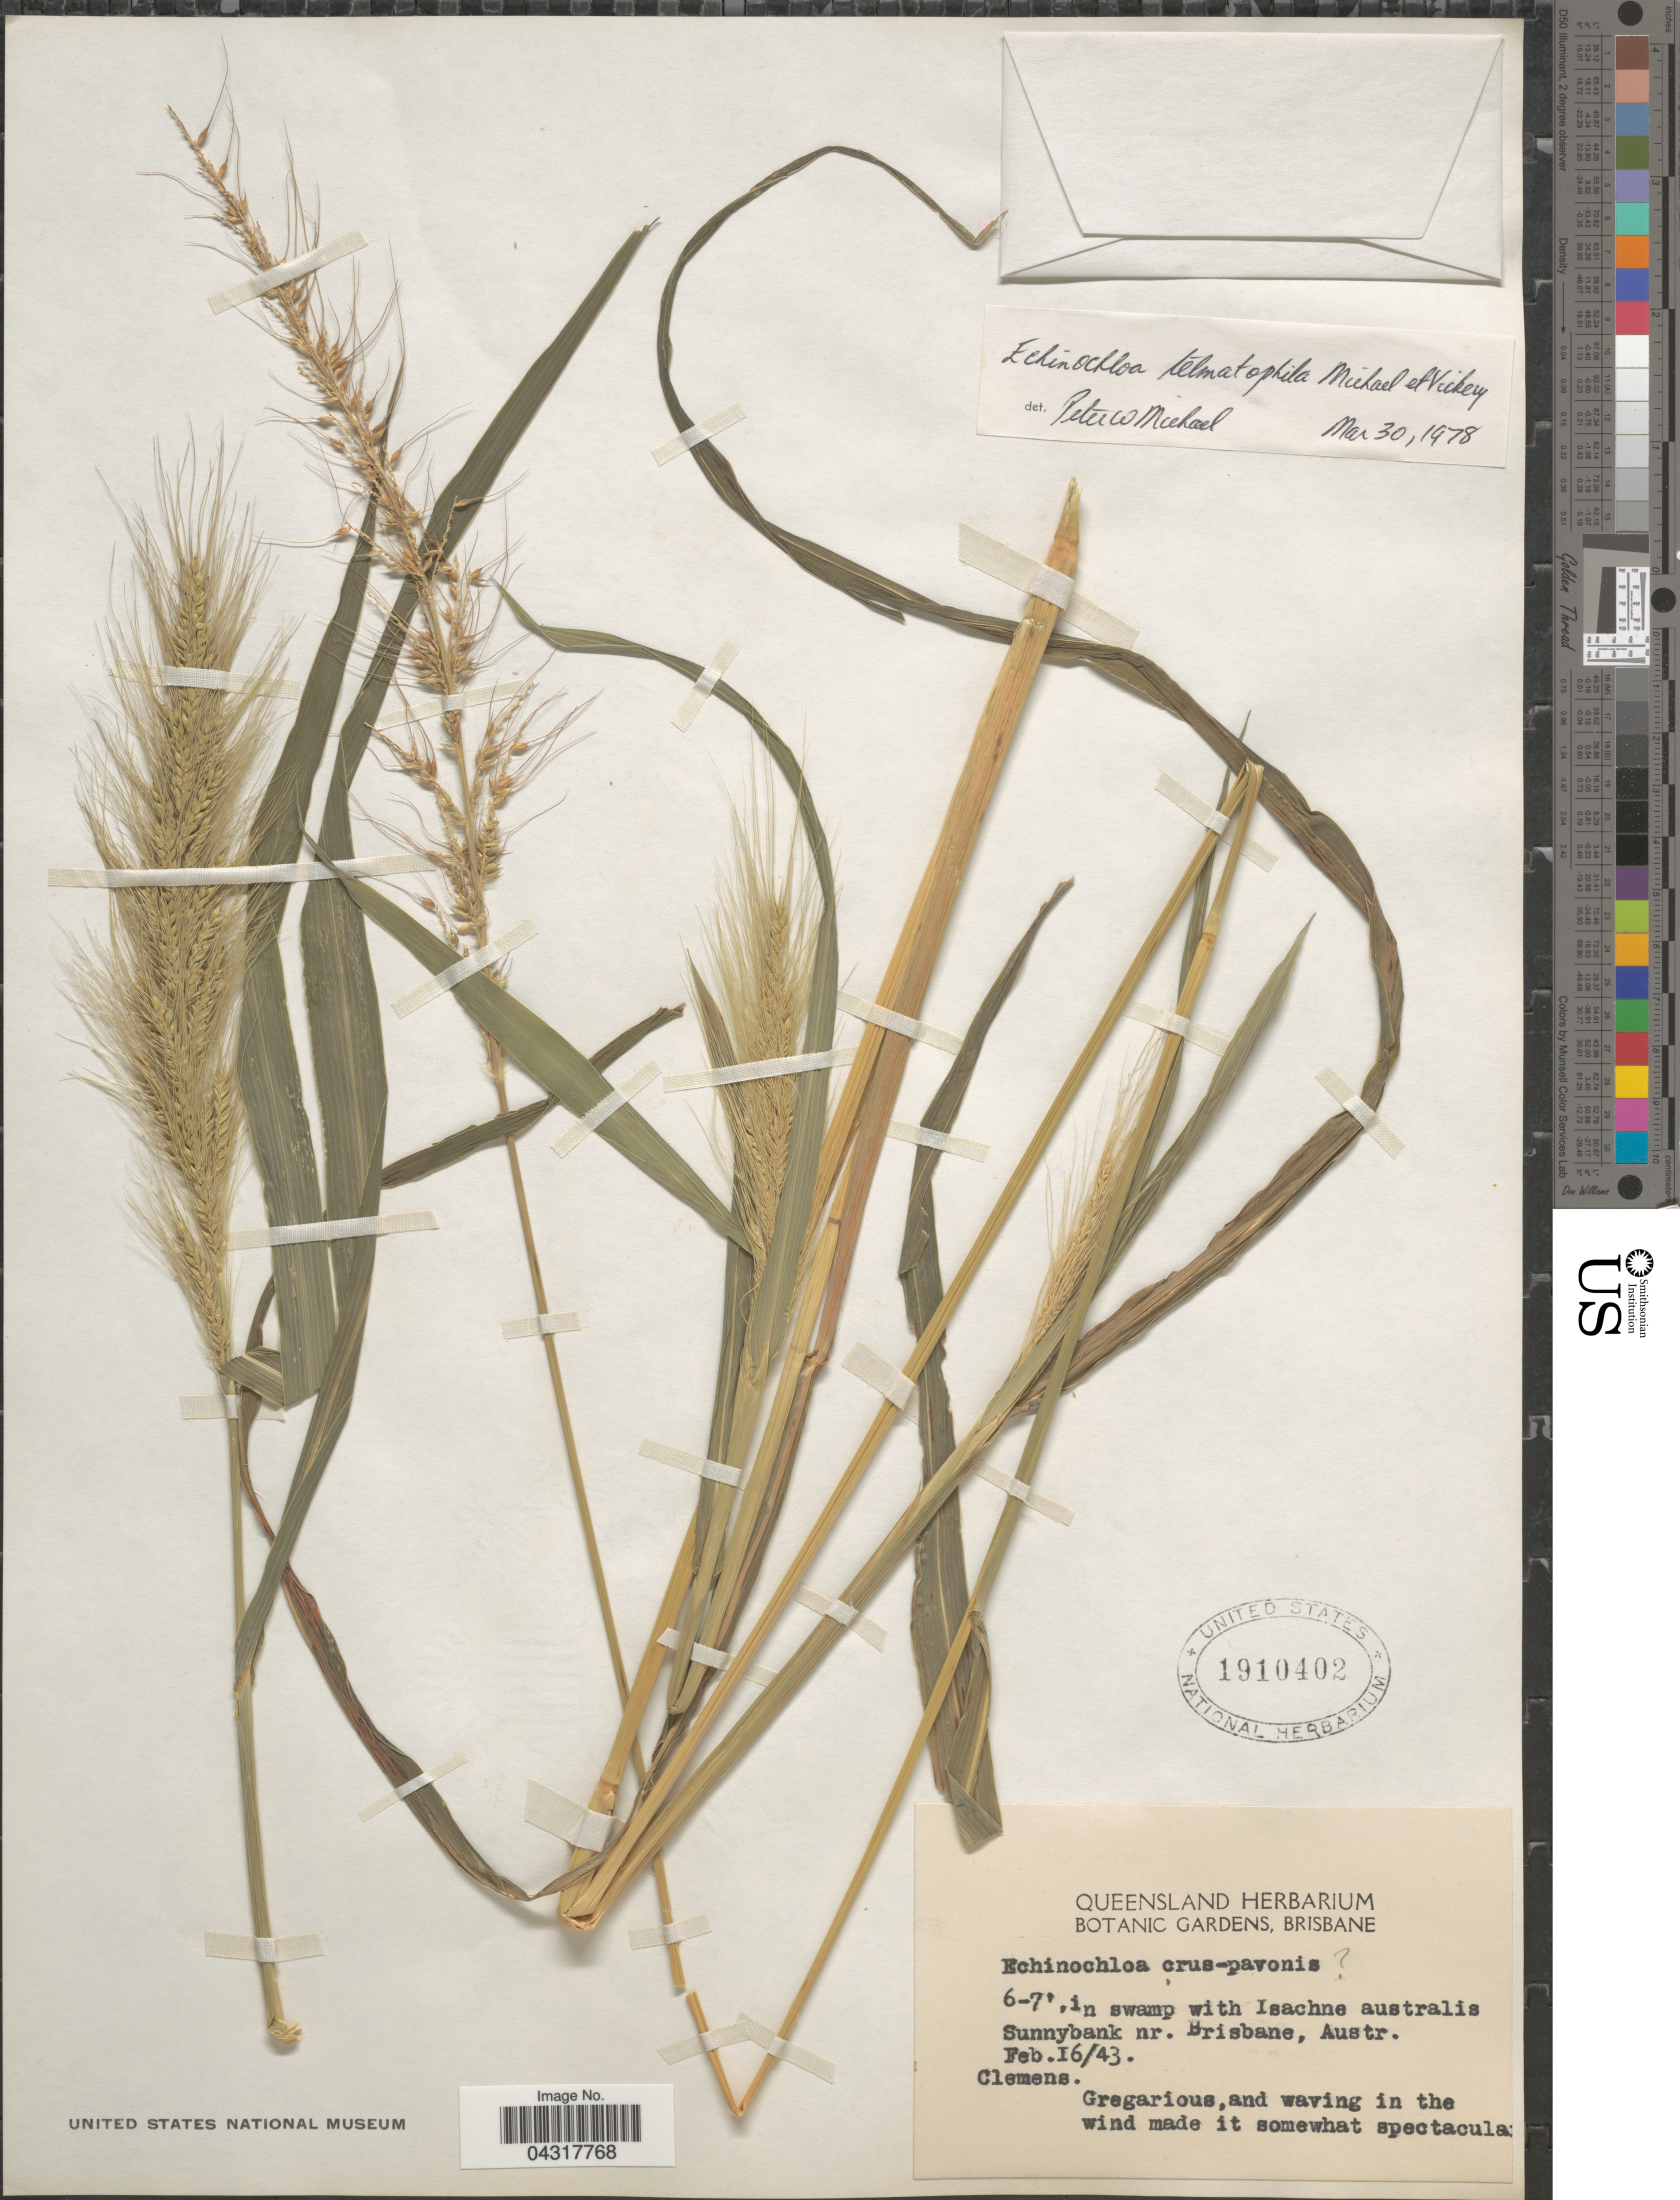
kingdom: Plantae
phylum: Tracheophyta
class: Liliopsida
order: Poales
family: Poaceae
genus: Echinochloa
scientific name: Echinochloa telmatophila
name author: P.W. Michael & Vickery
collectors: -. Clemens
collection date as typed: Transcribed d/m/y: 16/2/43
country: Australia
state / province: Queensland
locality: In swamp with Isachne australis. Sunnybank nr. Brisbane.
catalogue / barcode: US 1910402